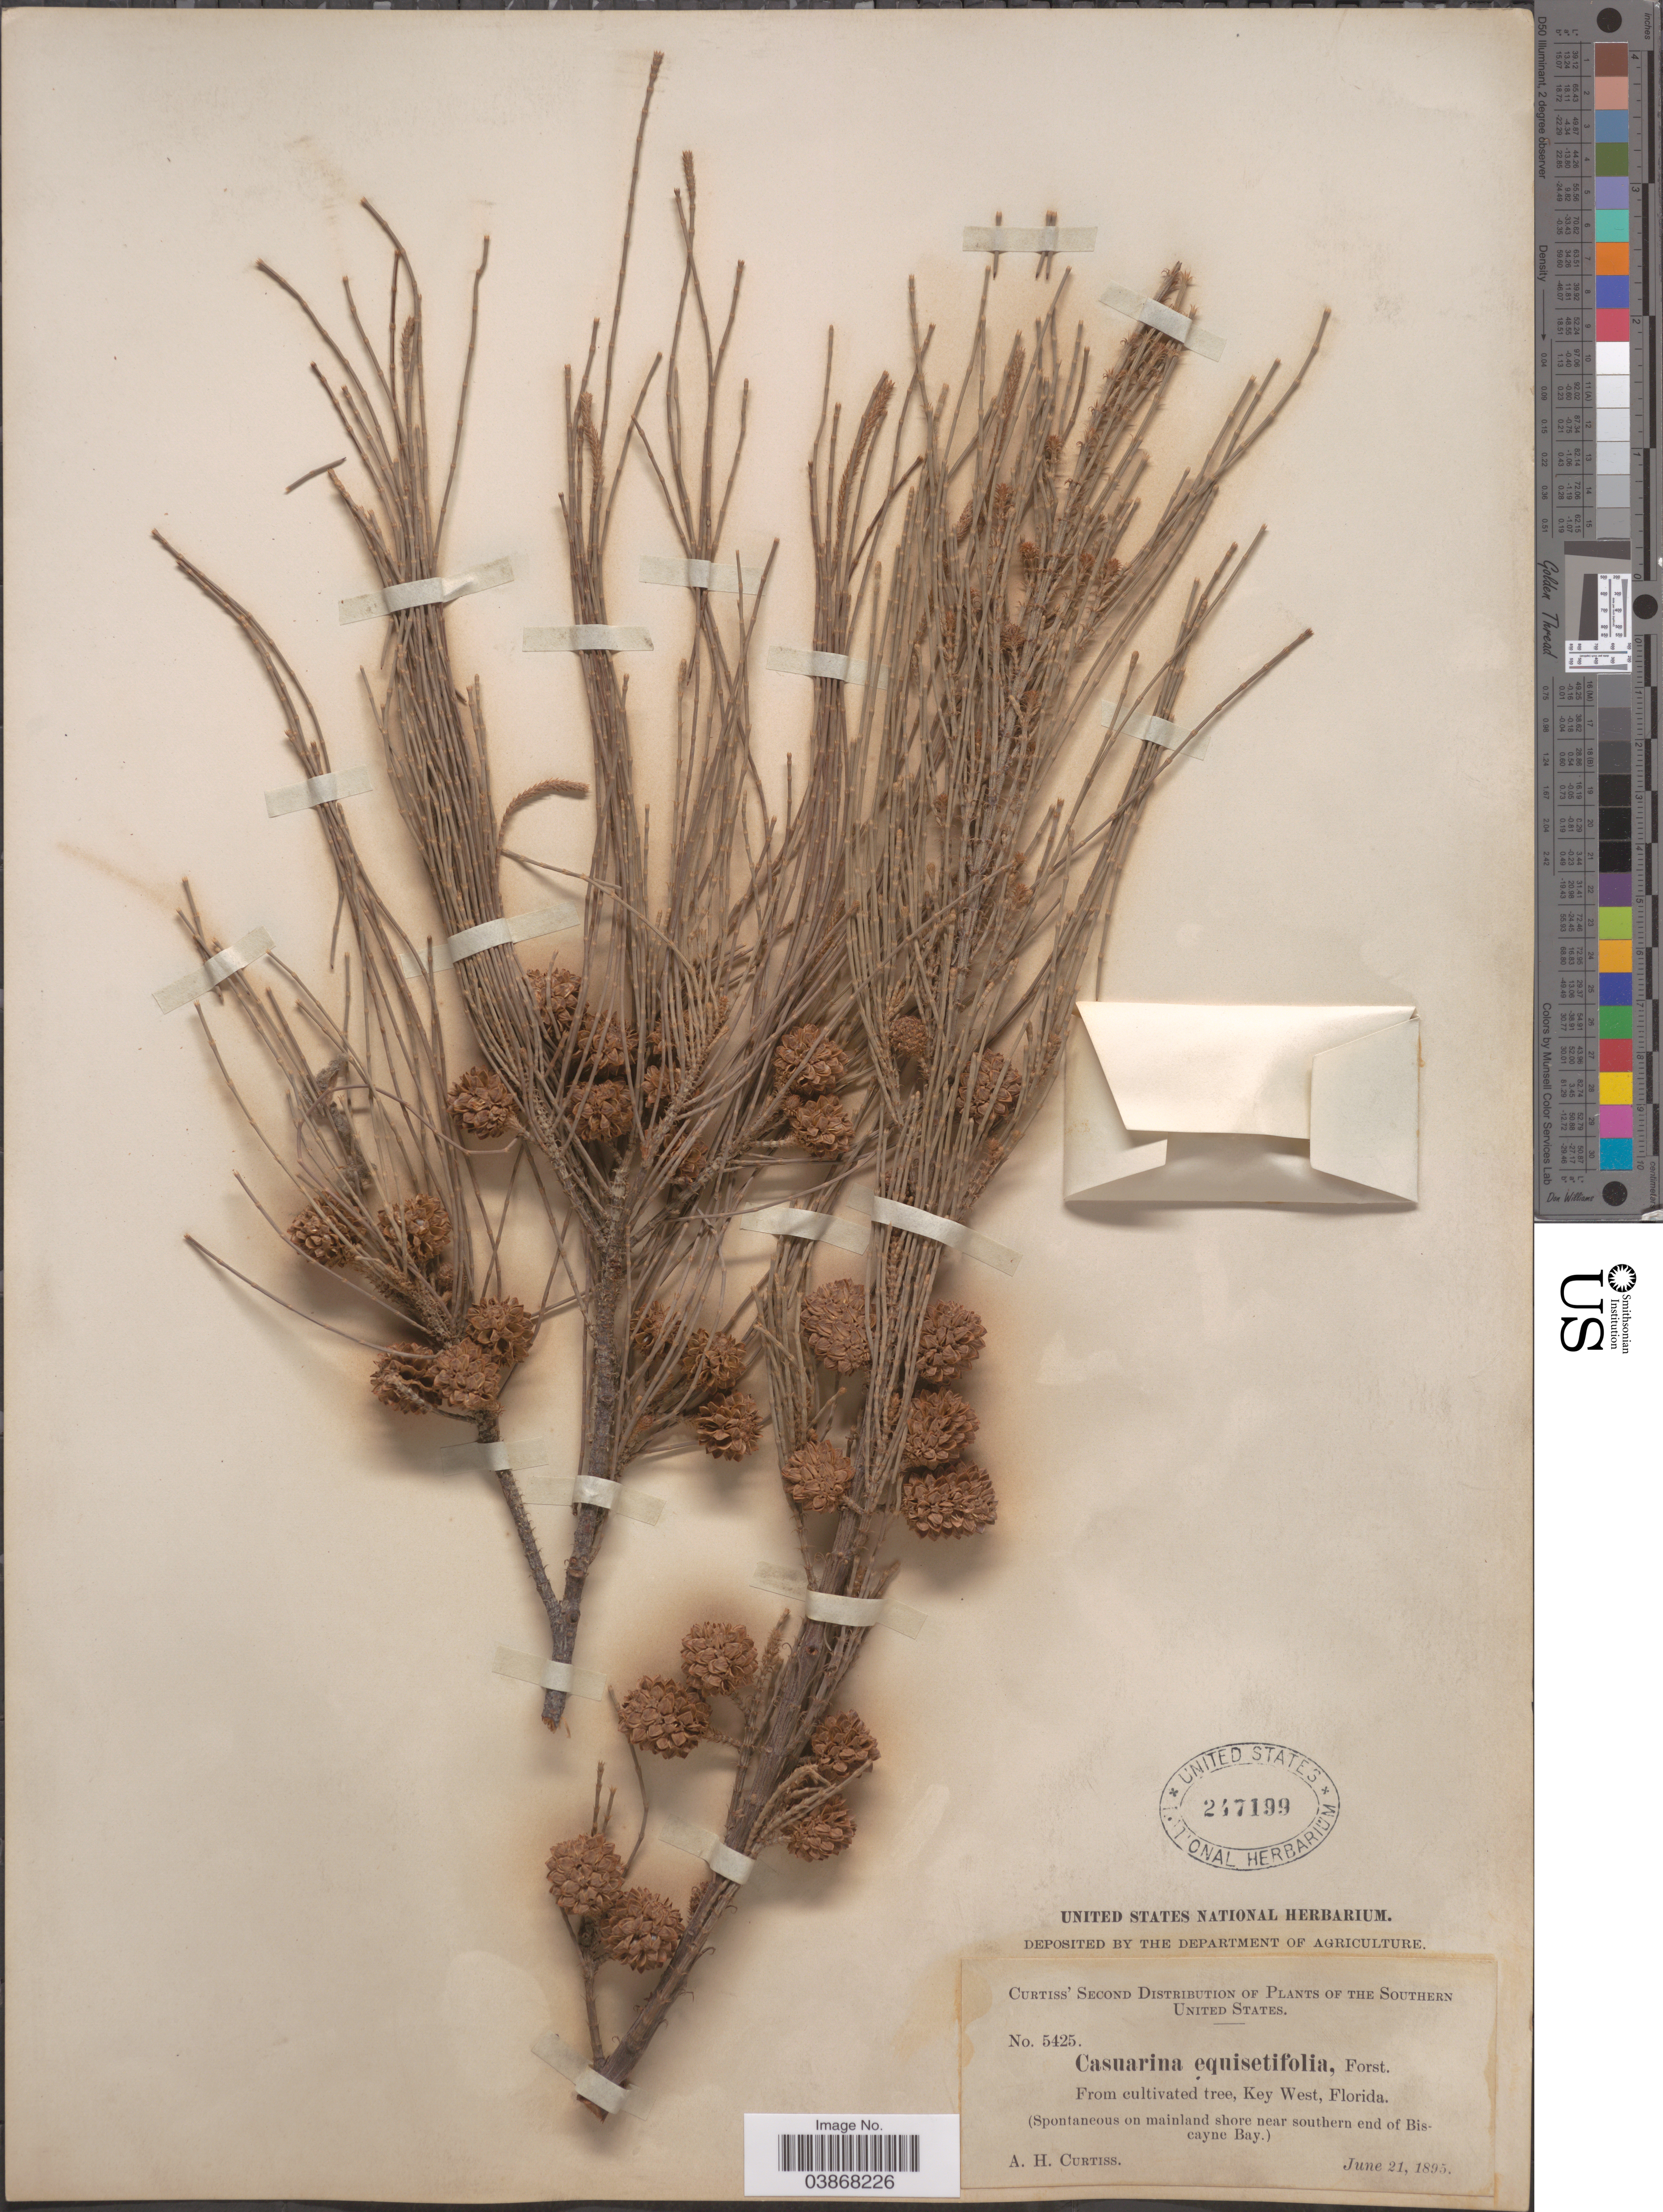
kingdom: Plantae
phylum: Tracheophyta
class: Magnoliopsida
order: Fagales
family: Casuarinaceae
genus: Casuarina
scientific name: Casuarina equisetifolia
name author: L.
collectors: A. H. Curtiss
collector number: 5425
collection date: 1895-06-21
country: United States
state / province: Florida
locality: The Southern United States. Key West. (Spontaneous on mainland shore near southern end of Biscayne Bay).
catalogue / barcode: US 247199